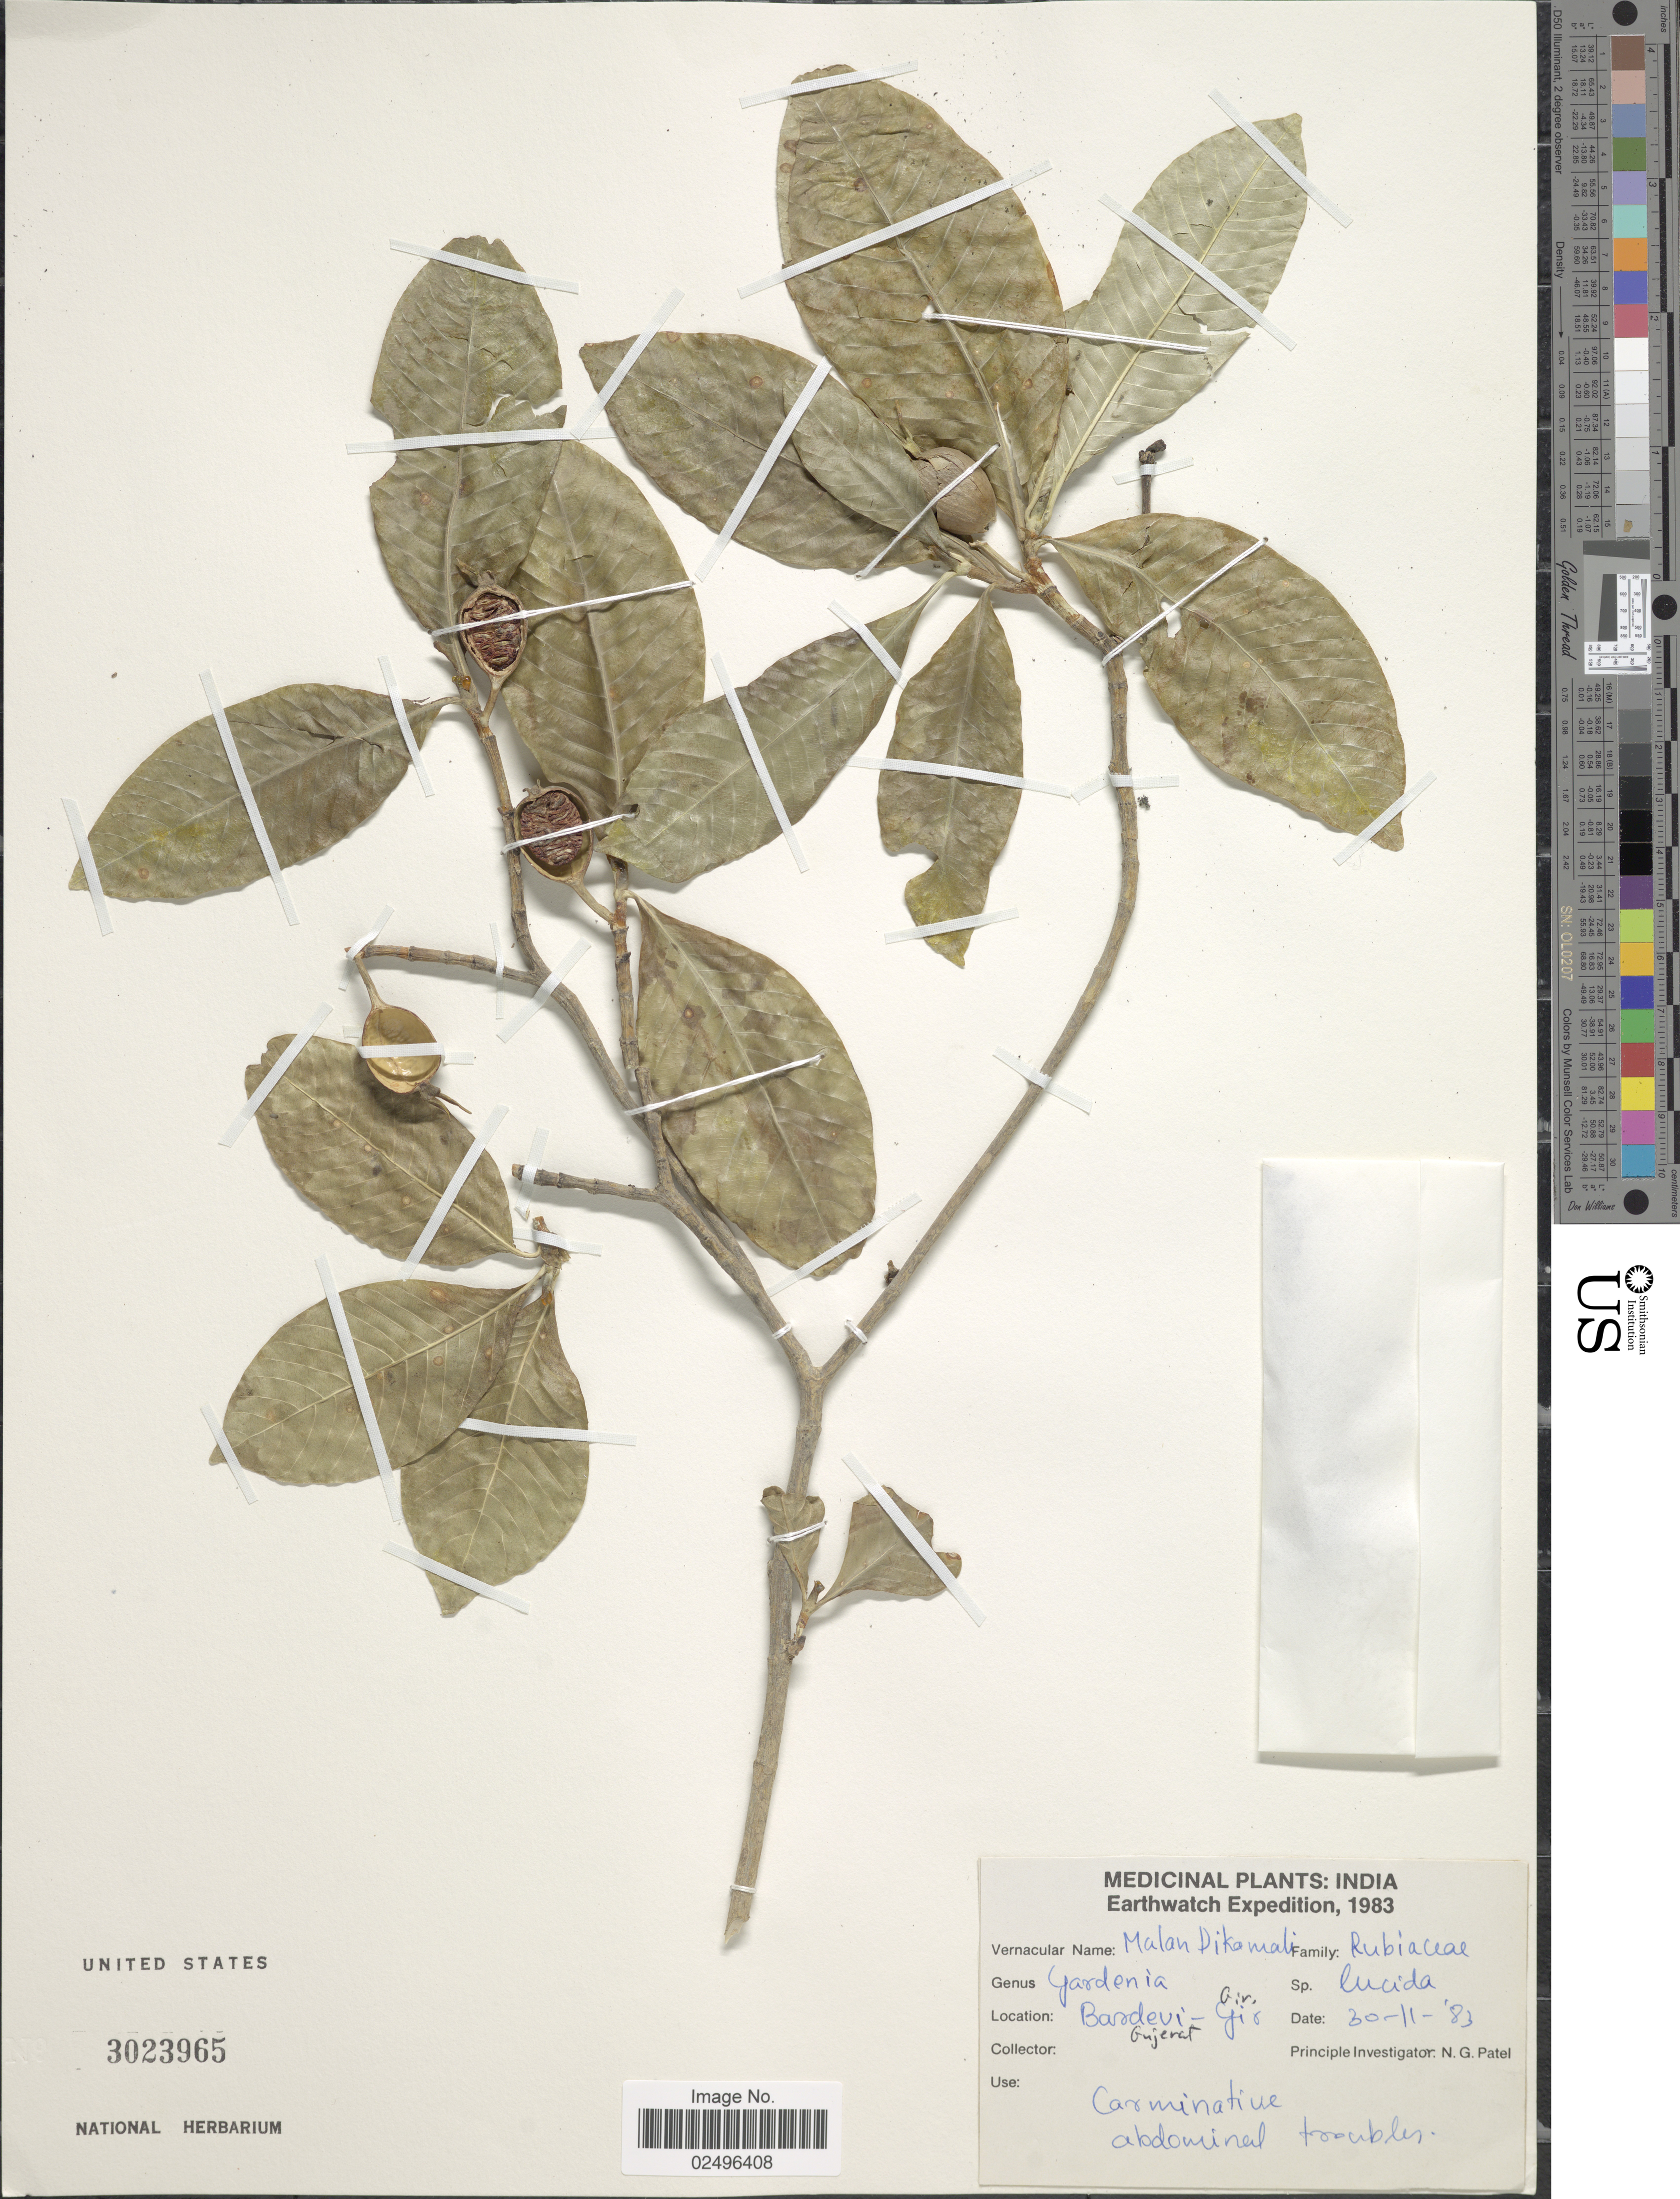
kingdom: Plantae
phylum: Tracheophyta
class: Magnoliopsida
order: Gentianales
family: Rubiaceae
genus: Gardenia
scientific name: Gardenia lucida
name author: Roxb.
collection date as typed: Transcribed d/m/y: 30/11/83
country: India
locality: Basdevi [interpreted] -Gir Gujerat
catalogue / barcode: US 3023965